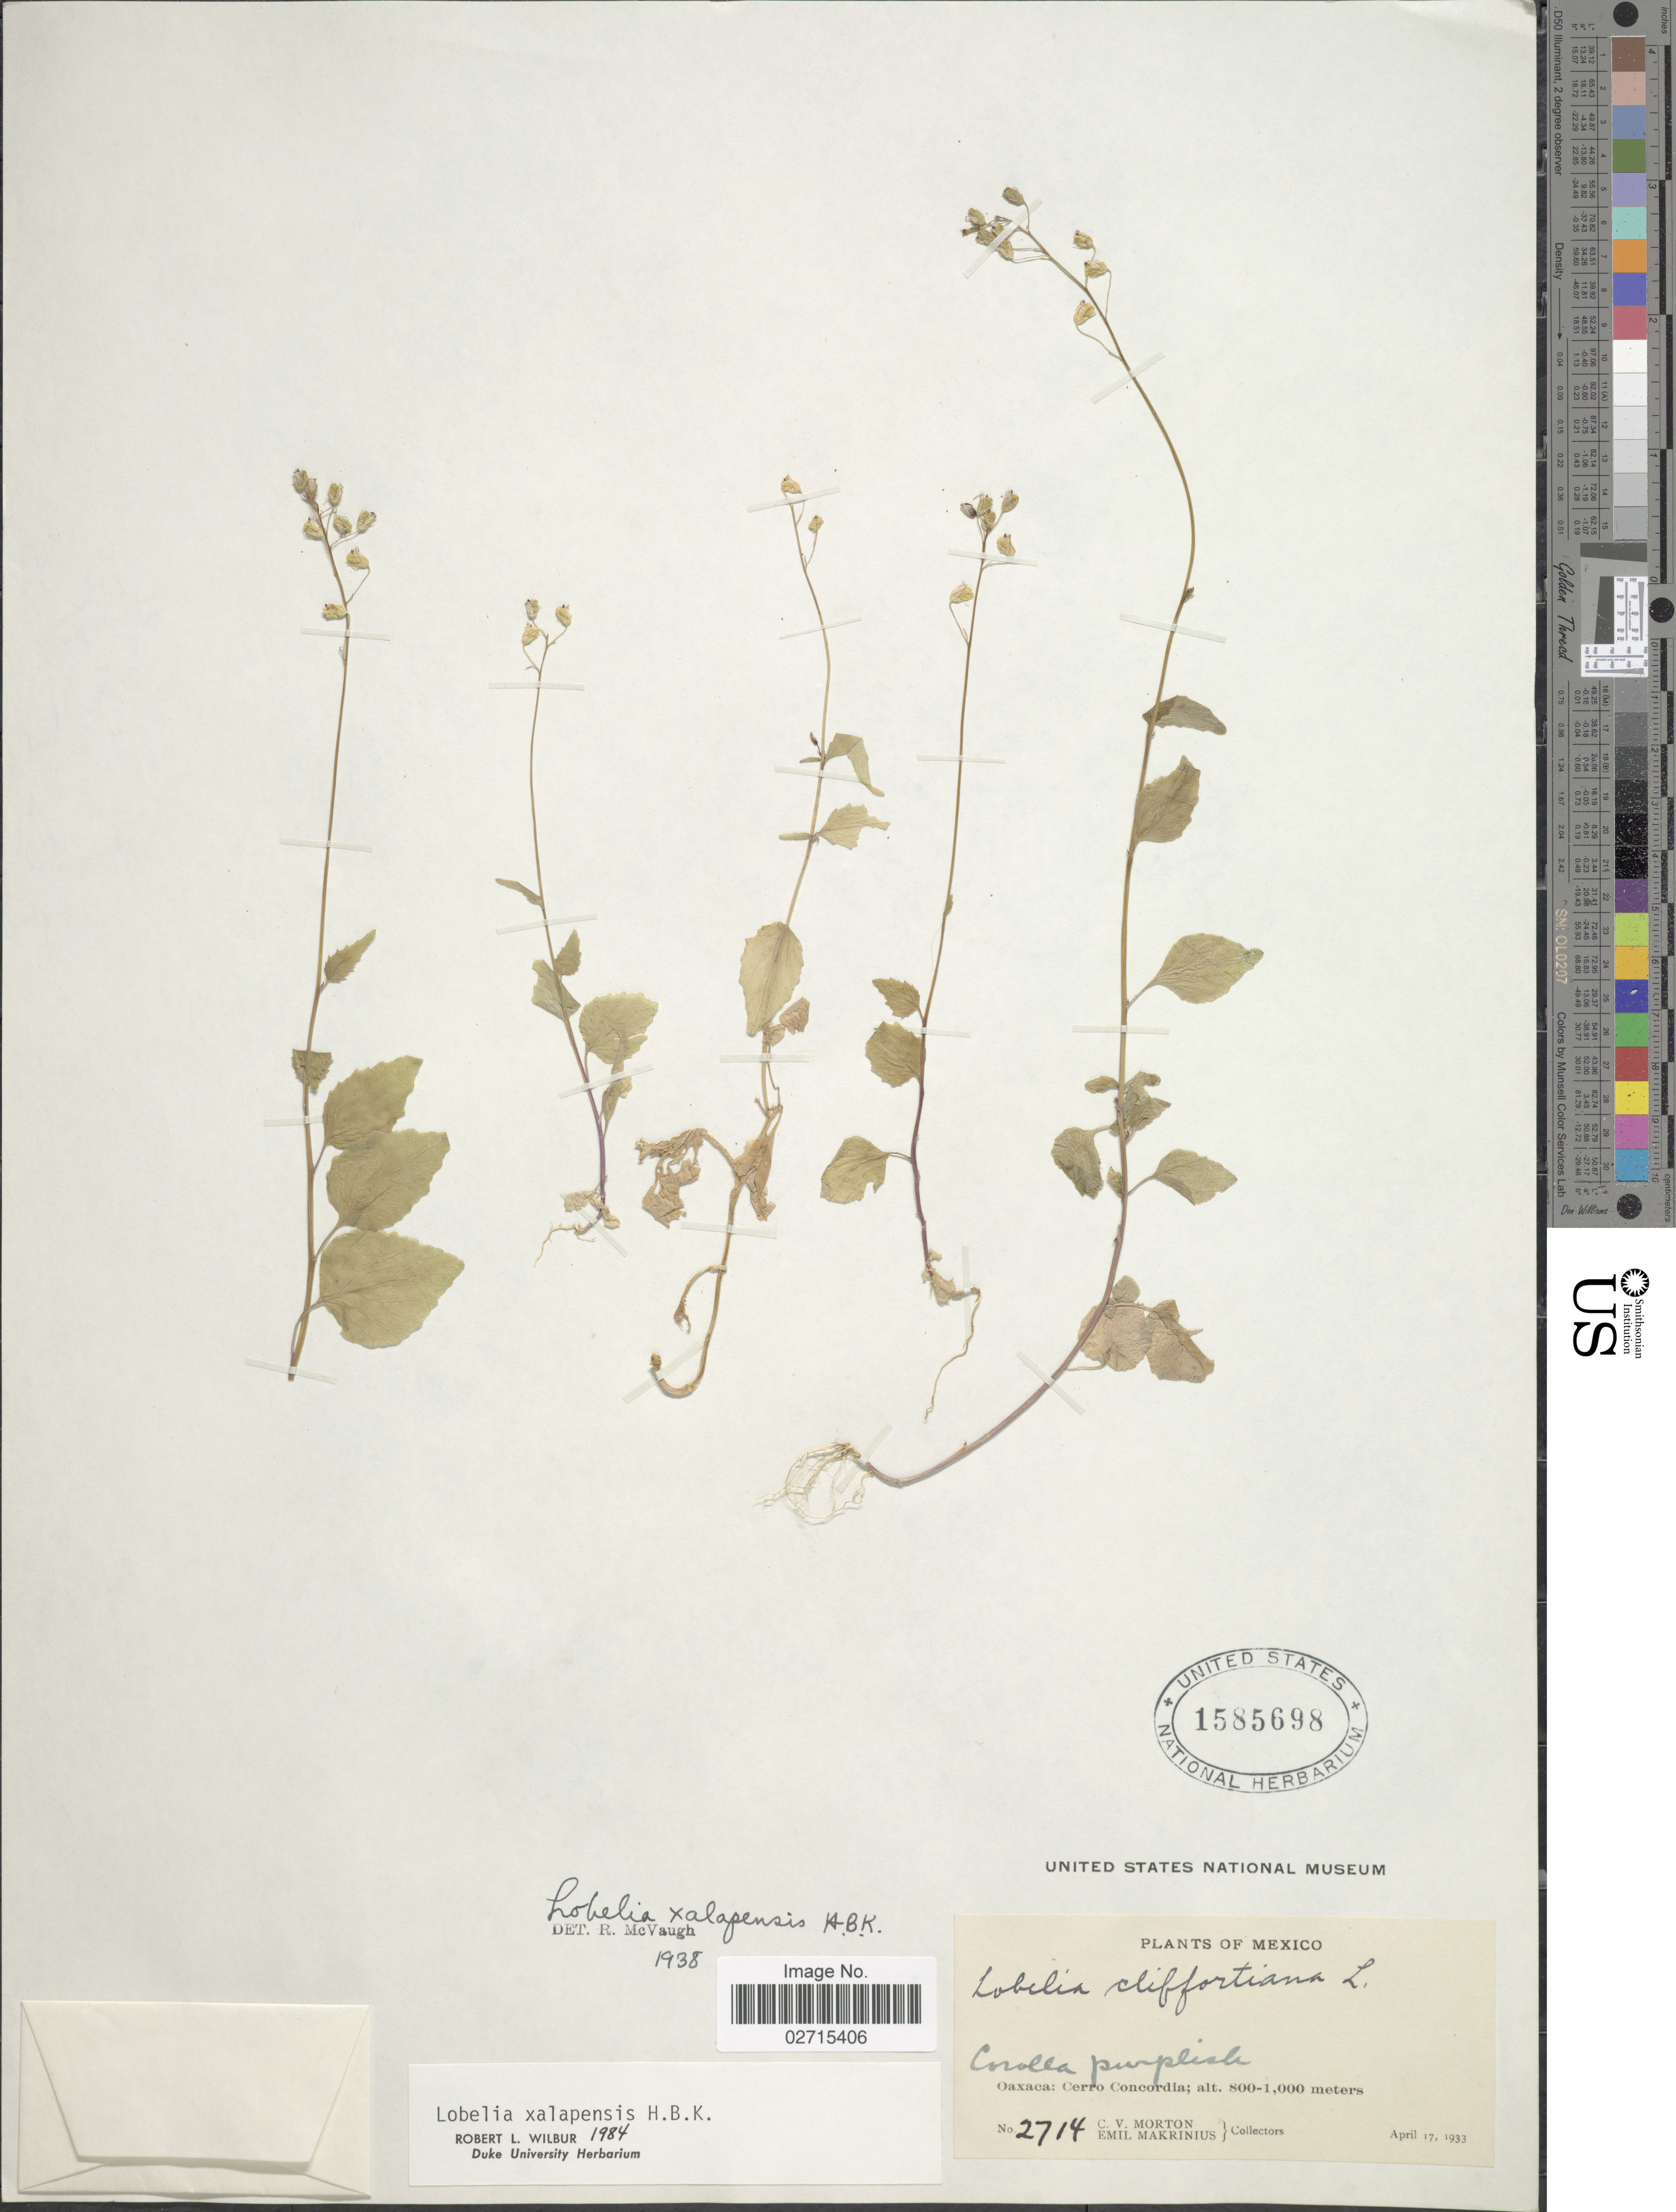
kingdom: Plantae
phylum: Tracheophyta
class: Magnoliopsida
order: Asterales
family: Campanulaceae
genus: Lobelia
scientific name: Lobelia xalapensis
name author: Kunth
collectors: C. V. Morton & E. Makrinius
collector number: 2714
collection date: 1933-04-17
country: Mexico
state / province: Oaxaca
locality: Cerro Concordia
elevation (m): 800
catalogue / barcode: US 1585698